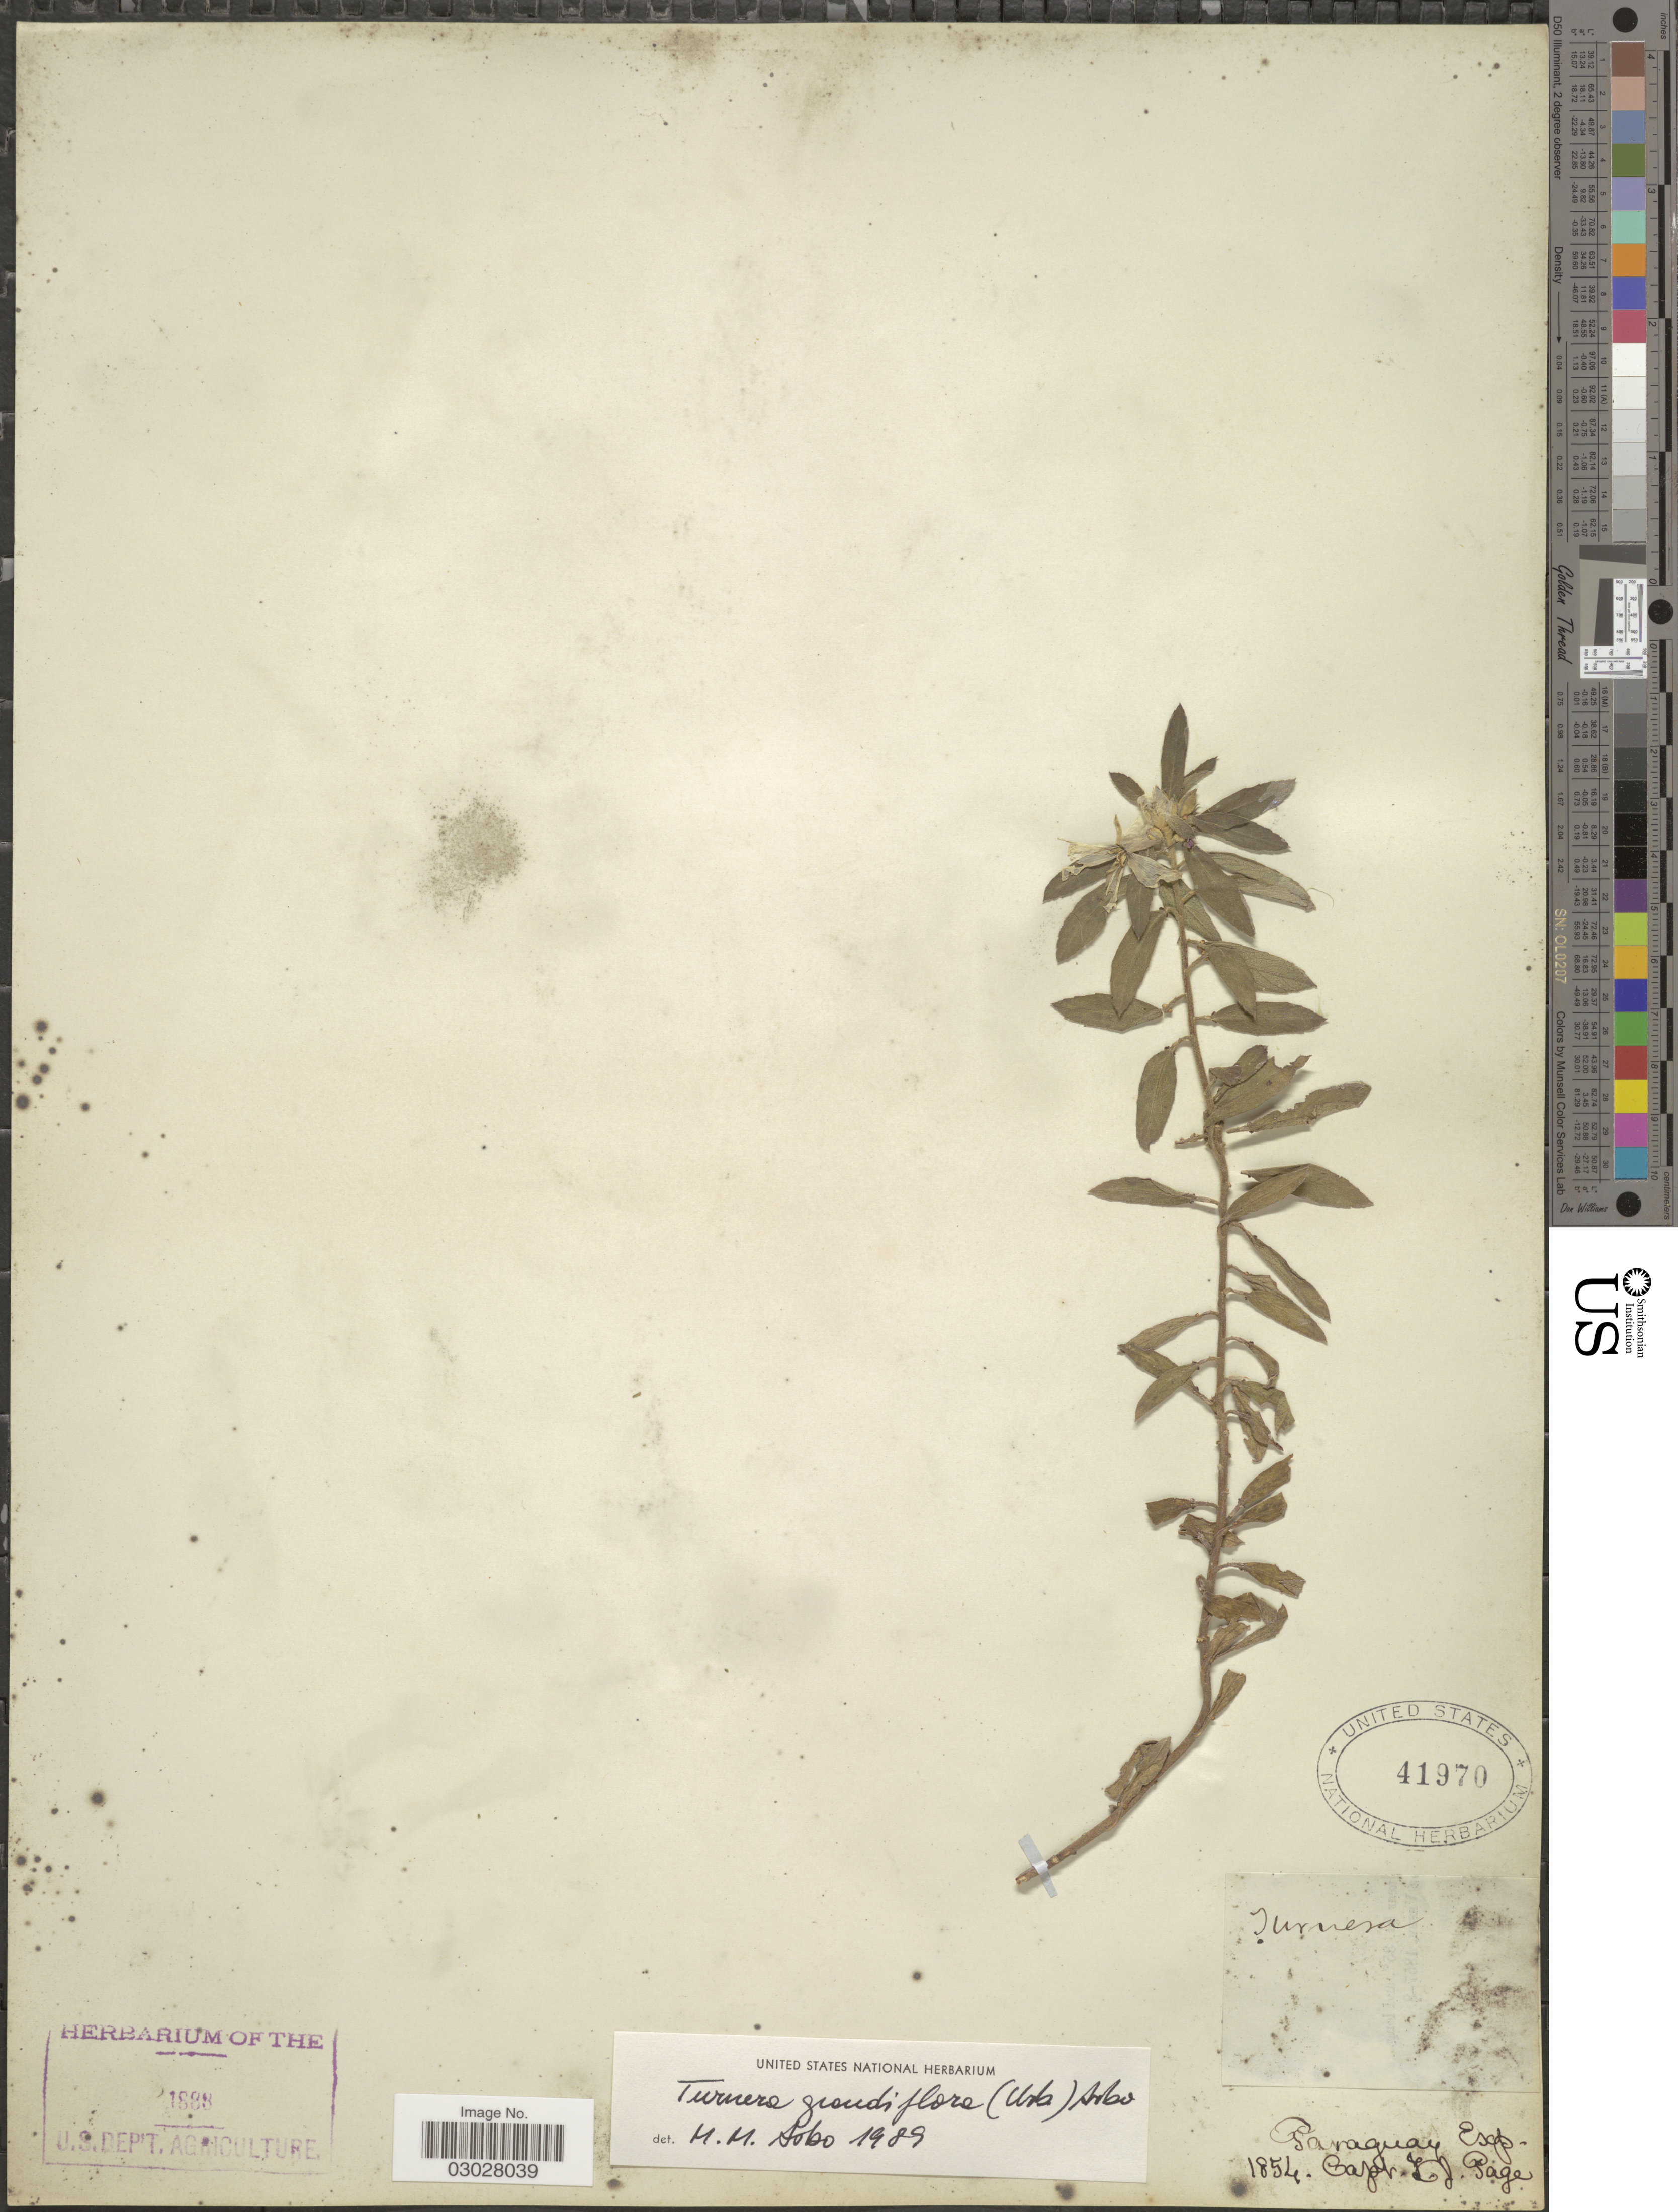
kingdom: Plantae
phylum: Tracheophyta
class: Magnoliopsida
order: Malpighiales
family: Turneraceae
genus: Turnera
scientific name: Turnera grandiflora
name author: (Urb.) Arbo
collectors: T. J. Page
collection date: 1854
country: Paraguay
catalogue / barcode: US 41970